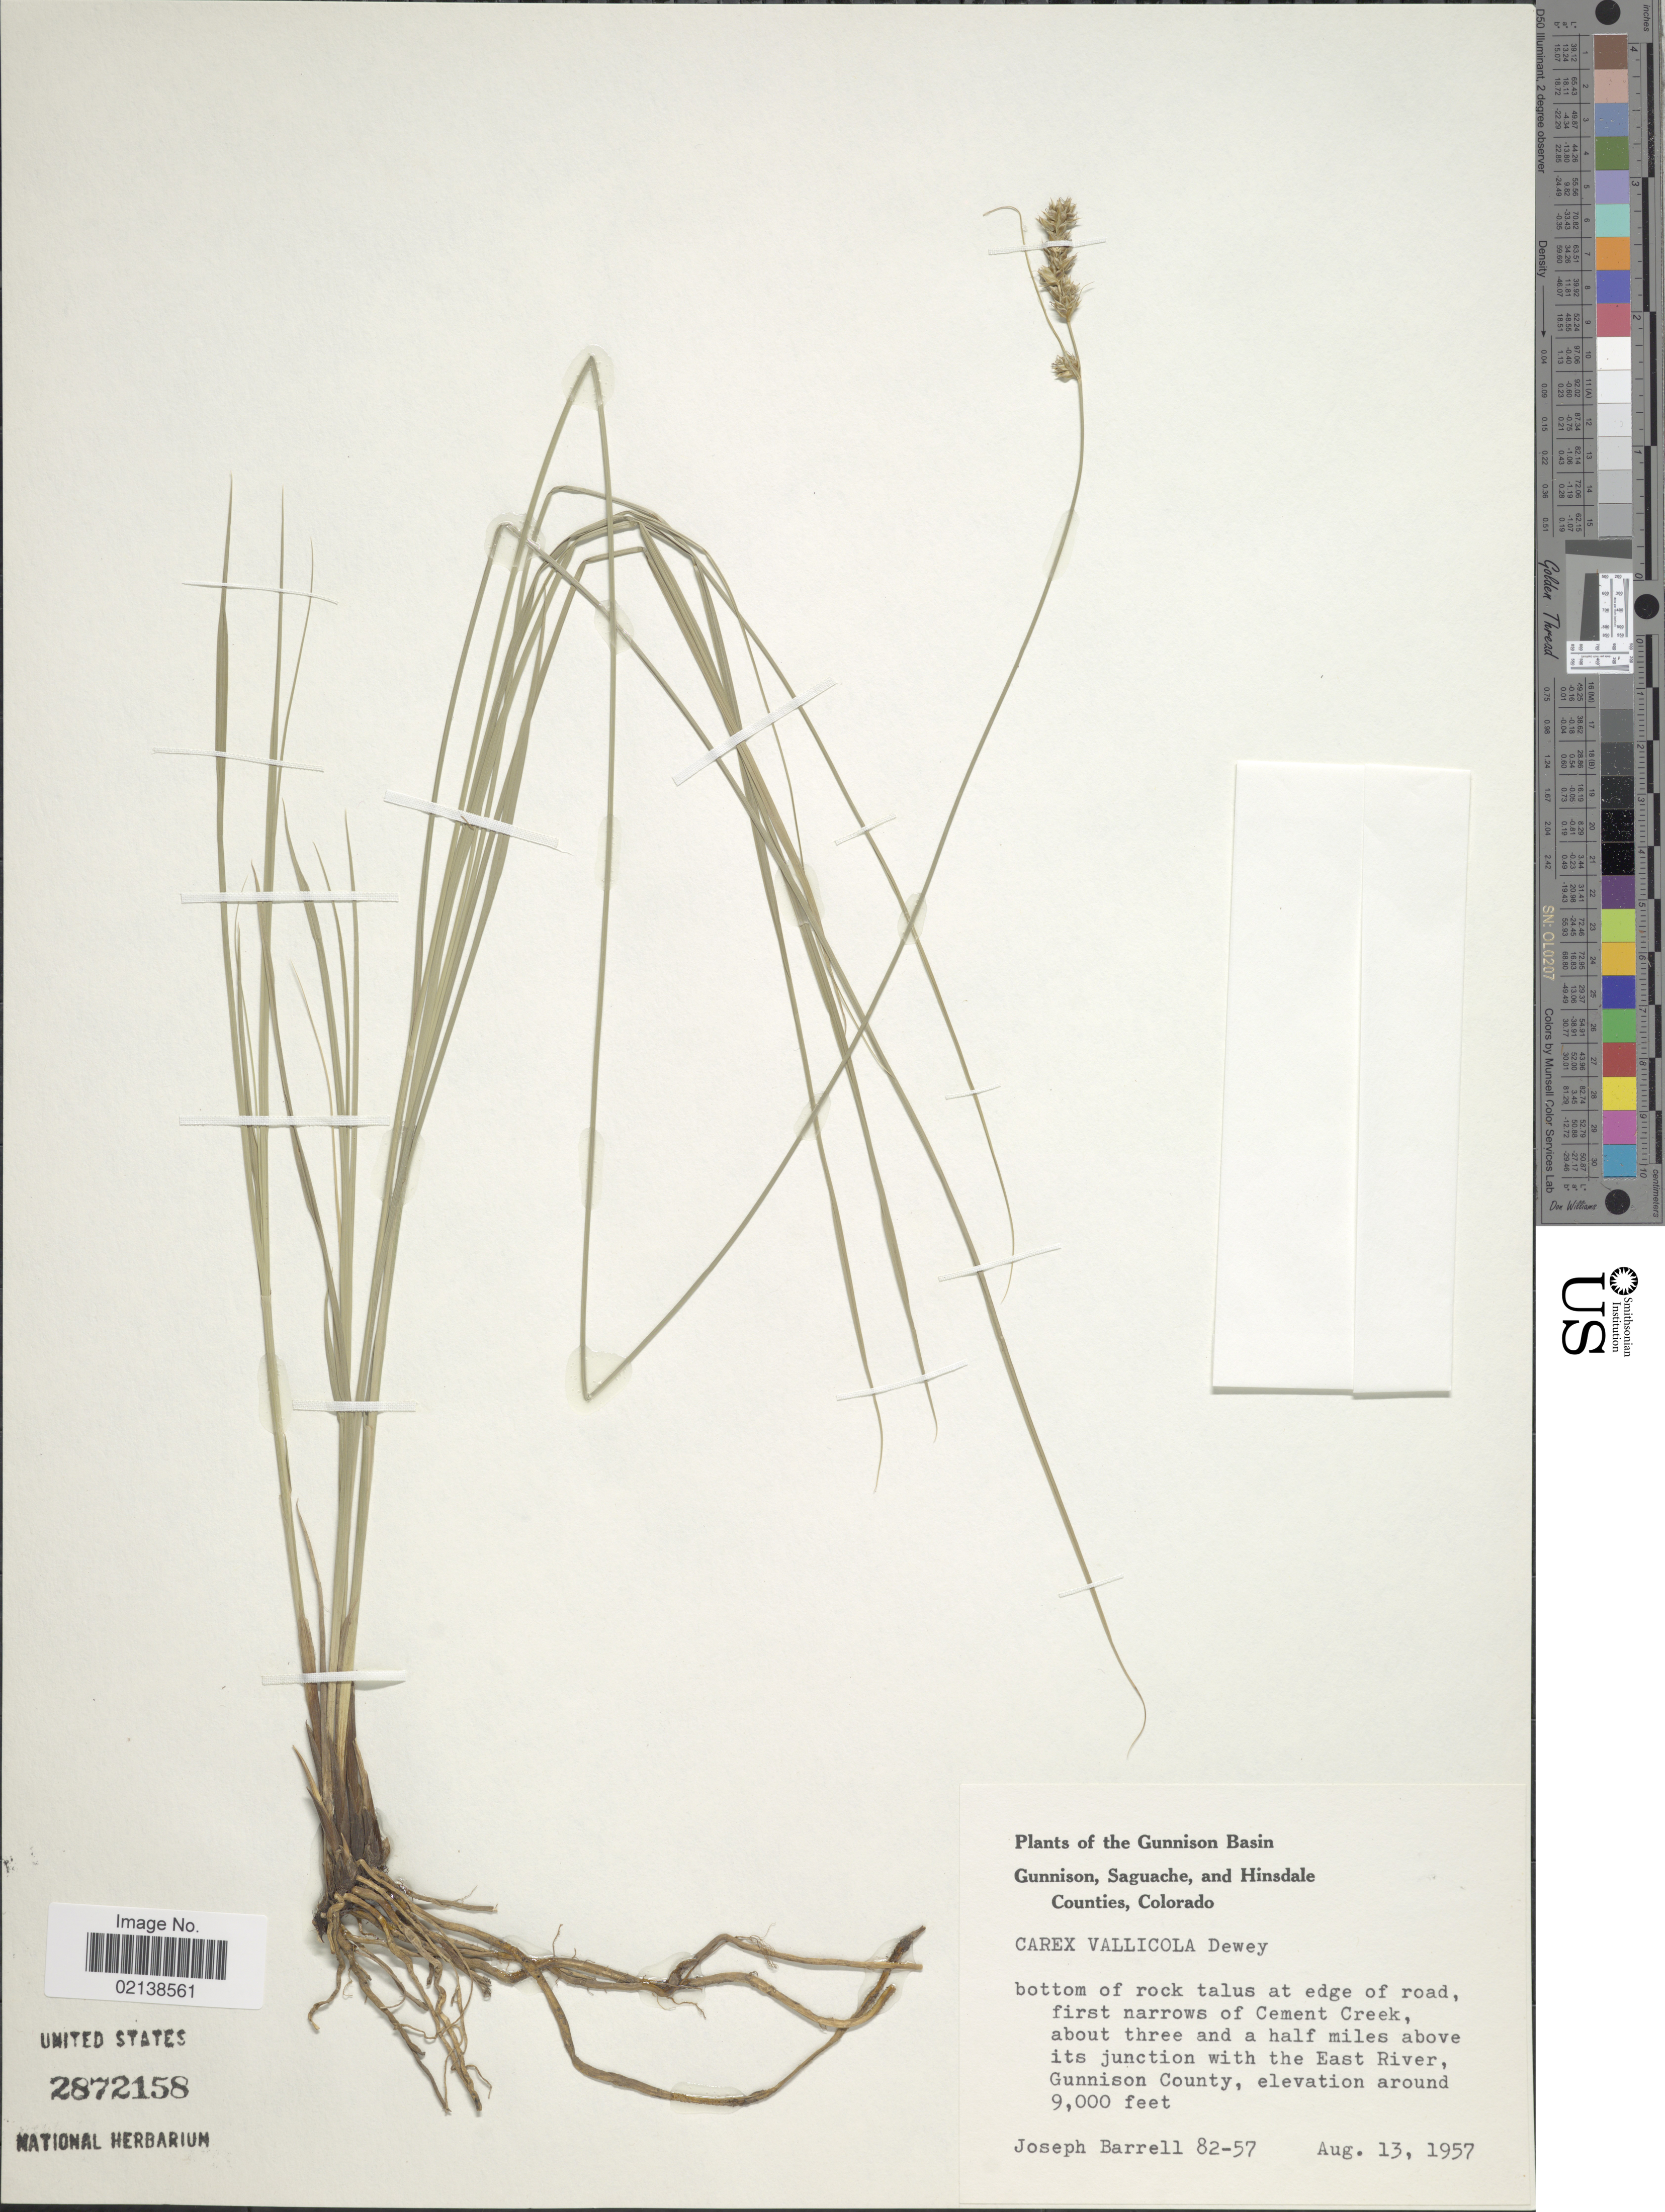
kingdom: Plantae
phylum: Tracheophyta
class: Liliopsida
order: Poales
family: Cyperaceae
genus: Carex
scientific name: Carex vallicola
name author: Dewey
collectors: J. Barrell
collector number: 82-57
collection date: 1957-08-13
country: United States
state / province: Colorado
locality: The Gunnison Basin, Gunnison, Saguache, and Hinsdale Counties, Colorado, bottom of rock talus at edge of road, first narrows of Cement Creek, about three and a half miles above its junction with the East River, Gunnison County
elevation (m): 2743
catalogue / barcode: US 2872158